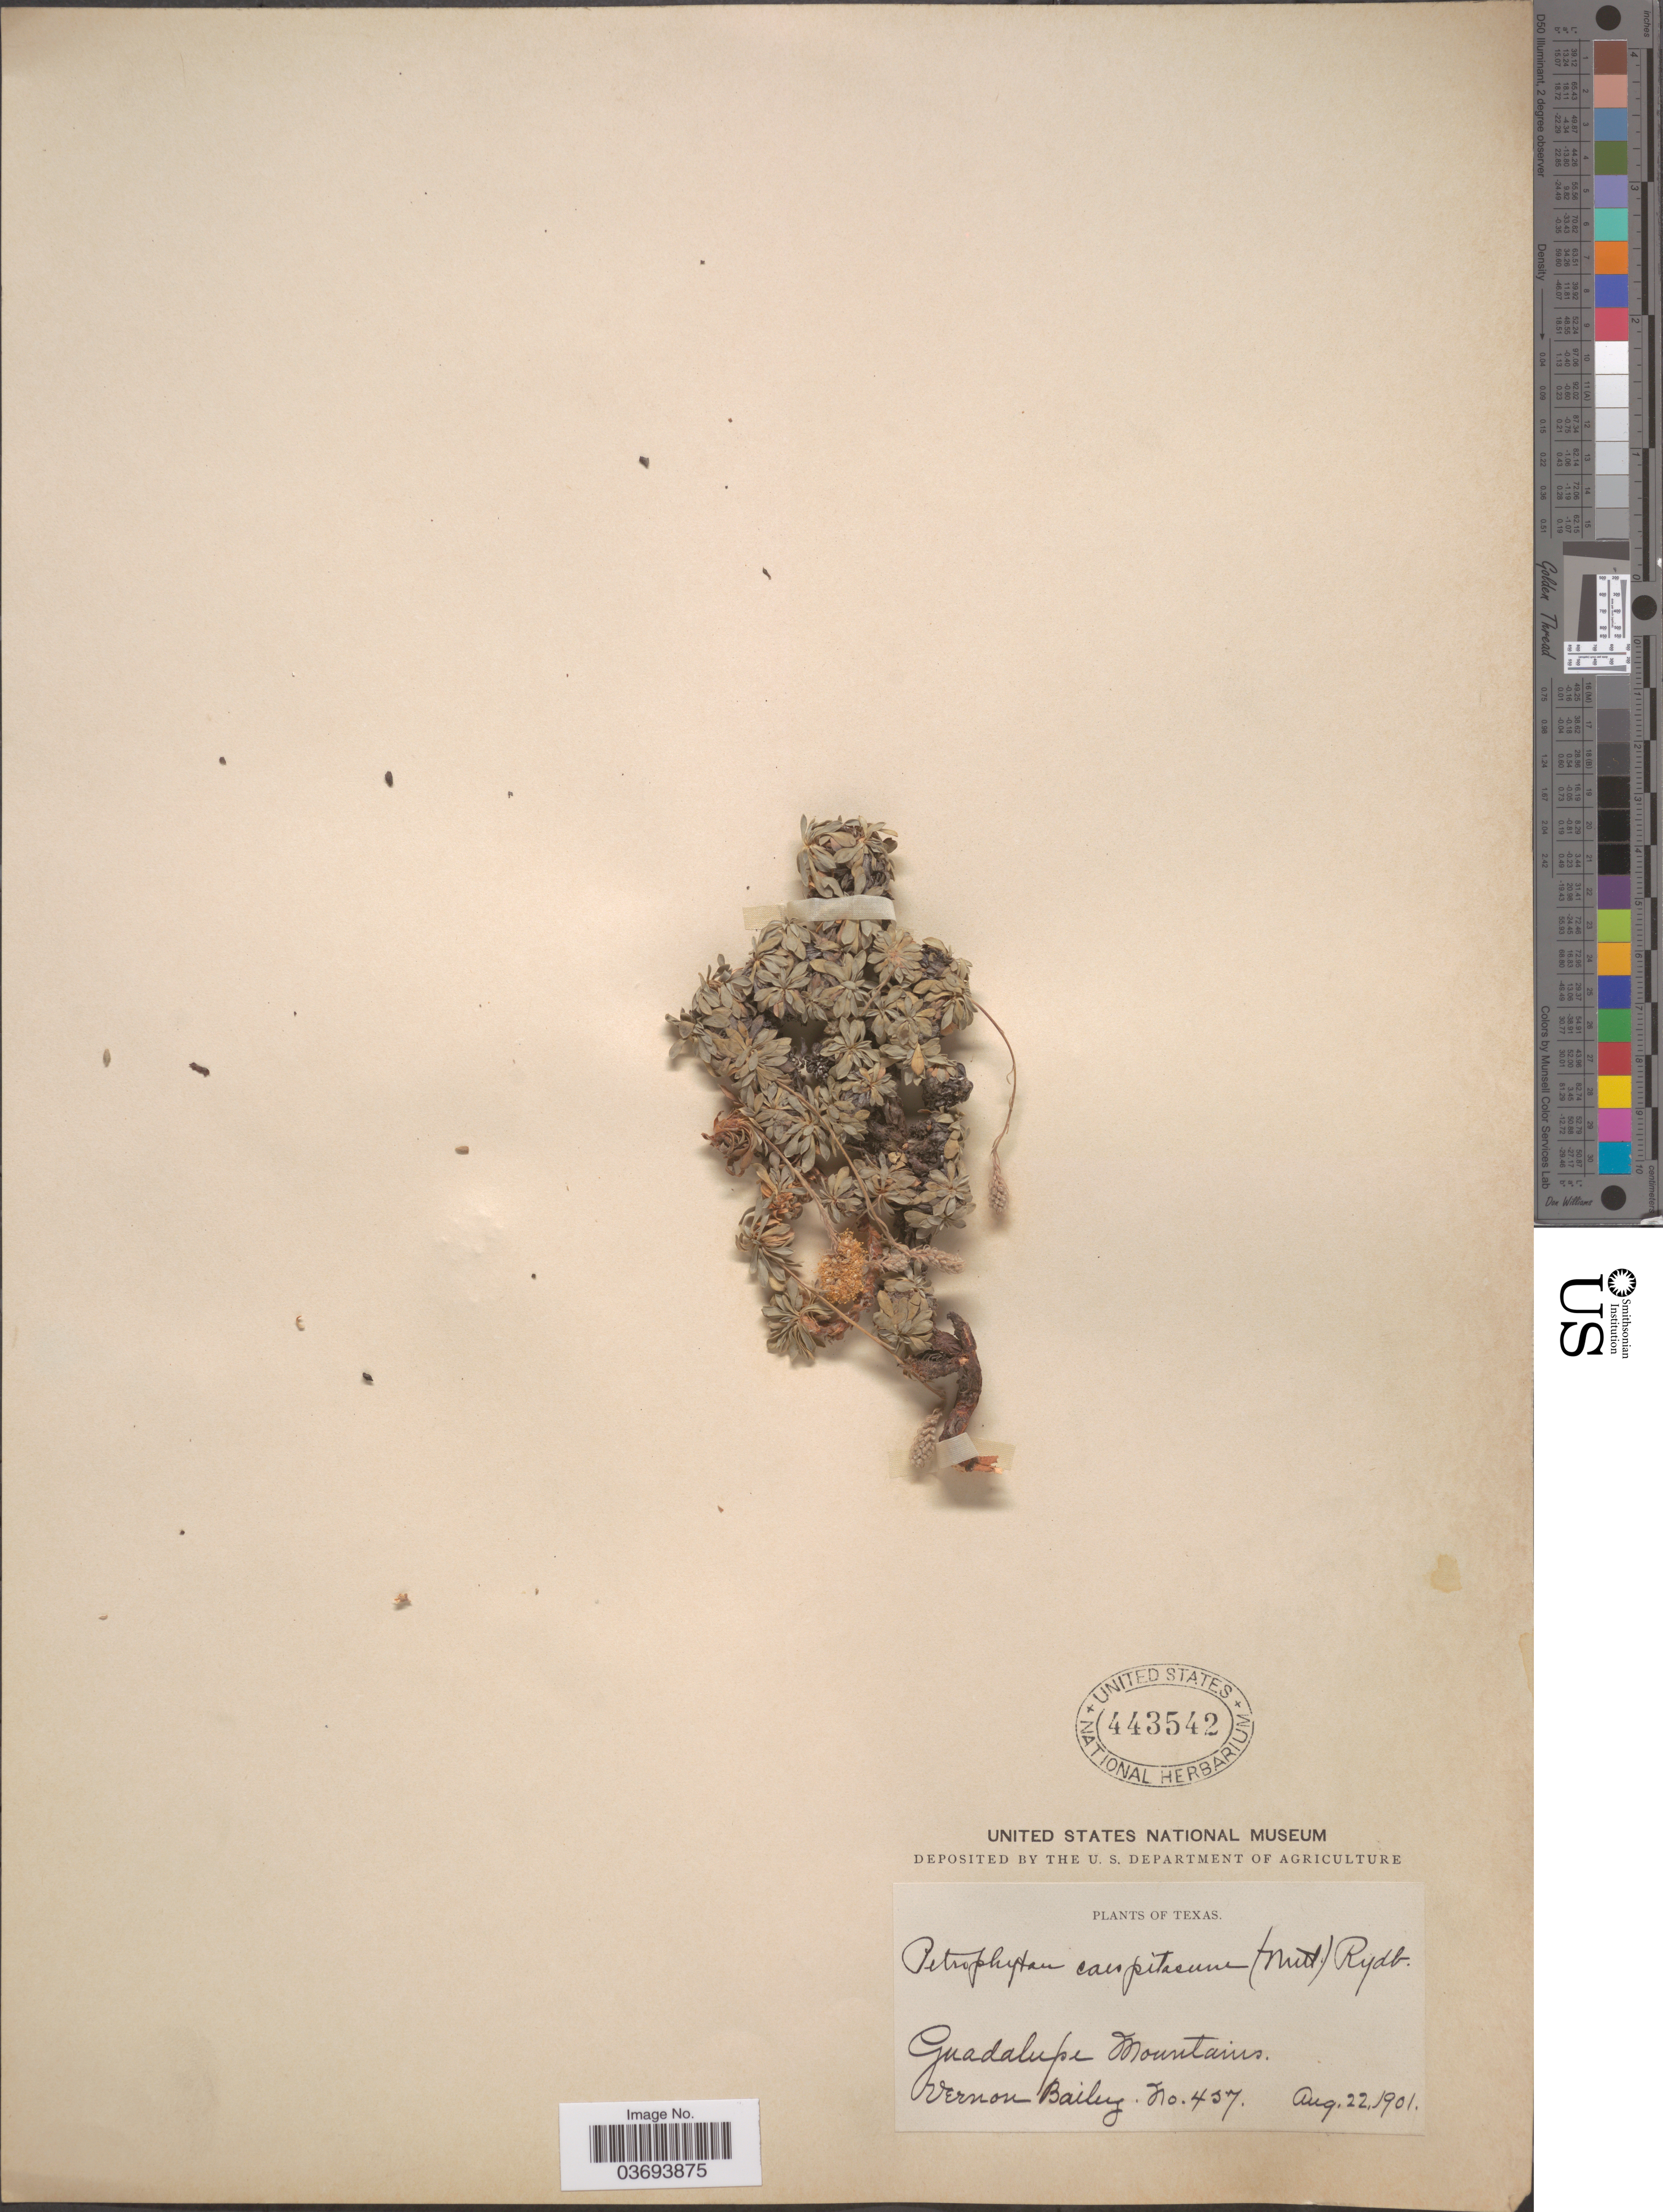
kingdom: Plantae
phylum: Tracheophyta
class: Magnoliopsida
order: Rosales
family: Rosaceae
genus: Petrophytum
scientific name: Petrophytum caespitosum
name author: (Nutt.) Rydb.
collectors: V. O. Bailey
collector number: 457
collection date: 1901-08-22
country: United States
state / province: Texas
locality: Guadalupe Mountains.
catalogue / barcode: US 443542